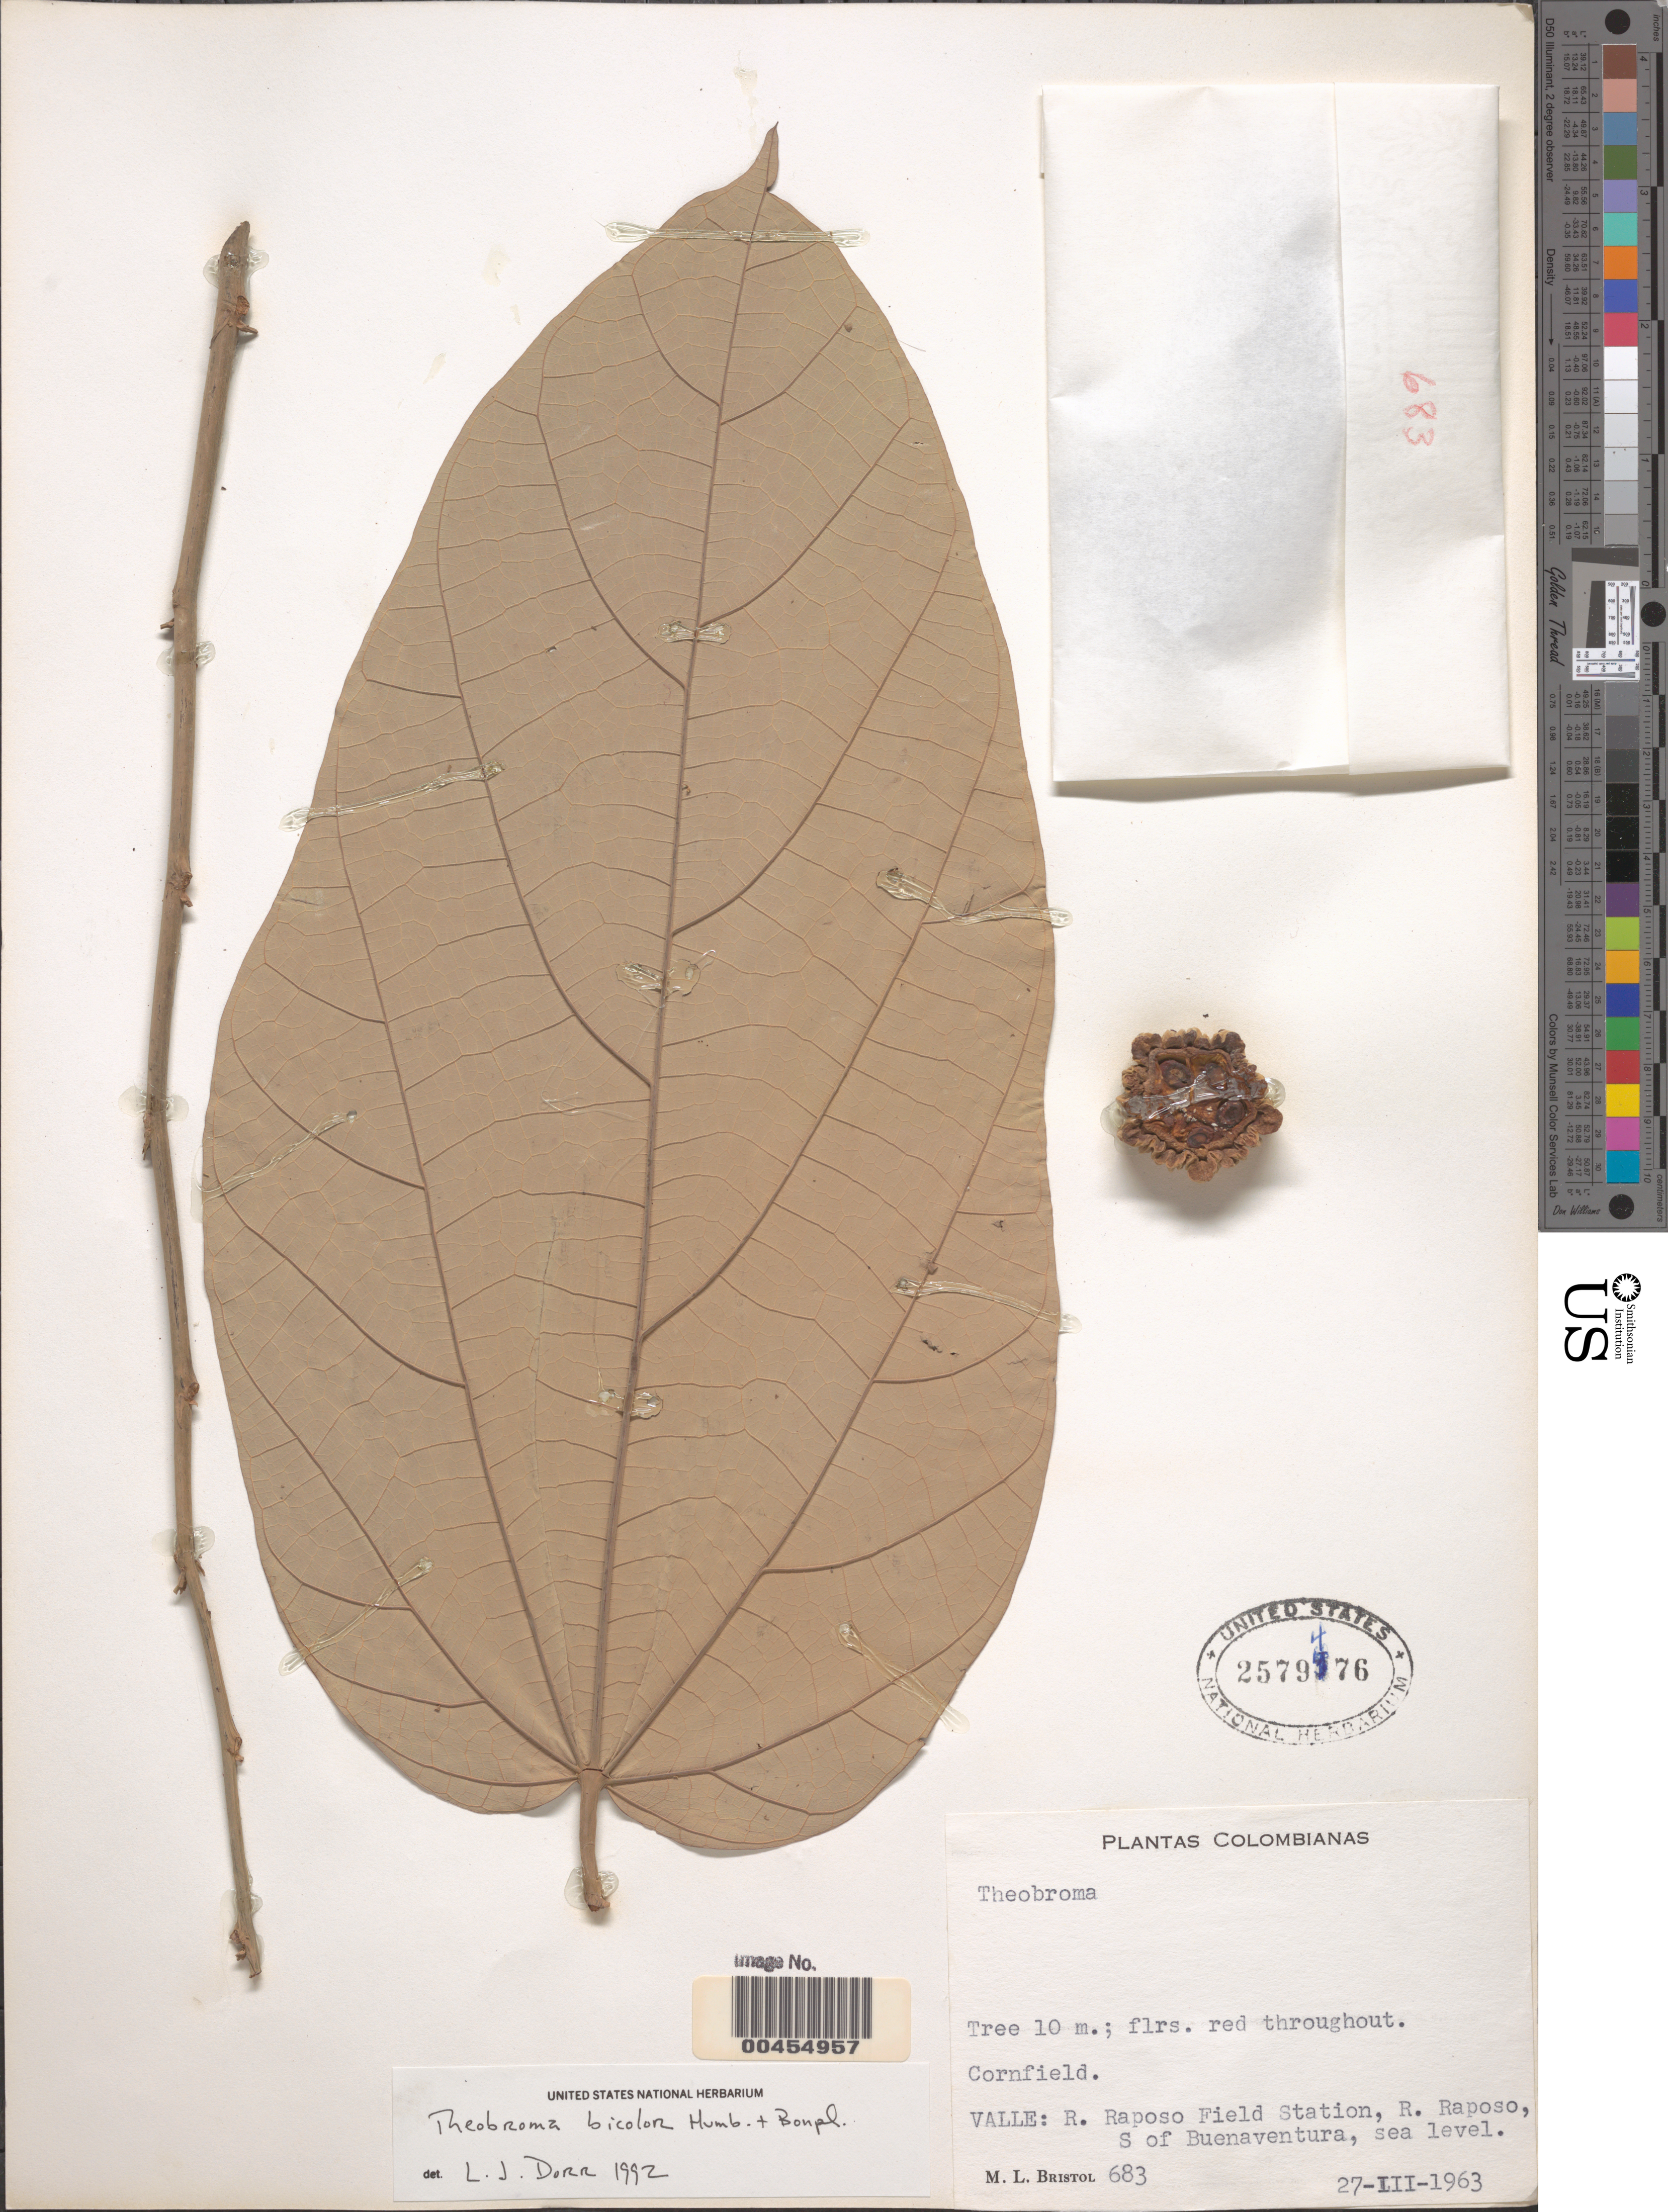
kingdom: Plantae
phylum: Tracheophyta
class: Magnoliopsida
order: Malvales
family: Malvaceae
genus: Theobroma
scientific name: Theobroma bicolor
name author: Bonpl.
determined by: Dorr, L. J., (BOT), Smithsonian Institution - National Museum of Natural History (UNITED STATES)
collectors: M. L. Bristol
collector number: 683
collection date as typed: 27 Mar 1963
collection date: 1963-03-27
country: Colombia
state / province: Valle del Cauca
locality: R. Raposo Field Station., R. Raposo, S of Buena Ventura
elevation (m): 0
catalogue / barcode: US 2579476